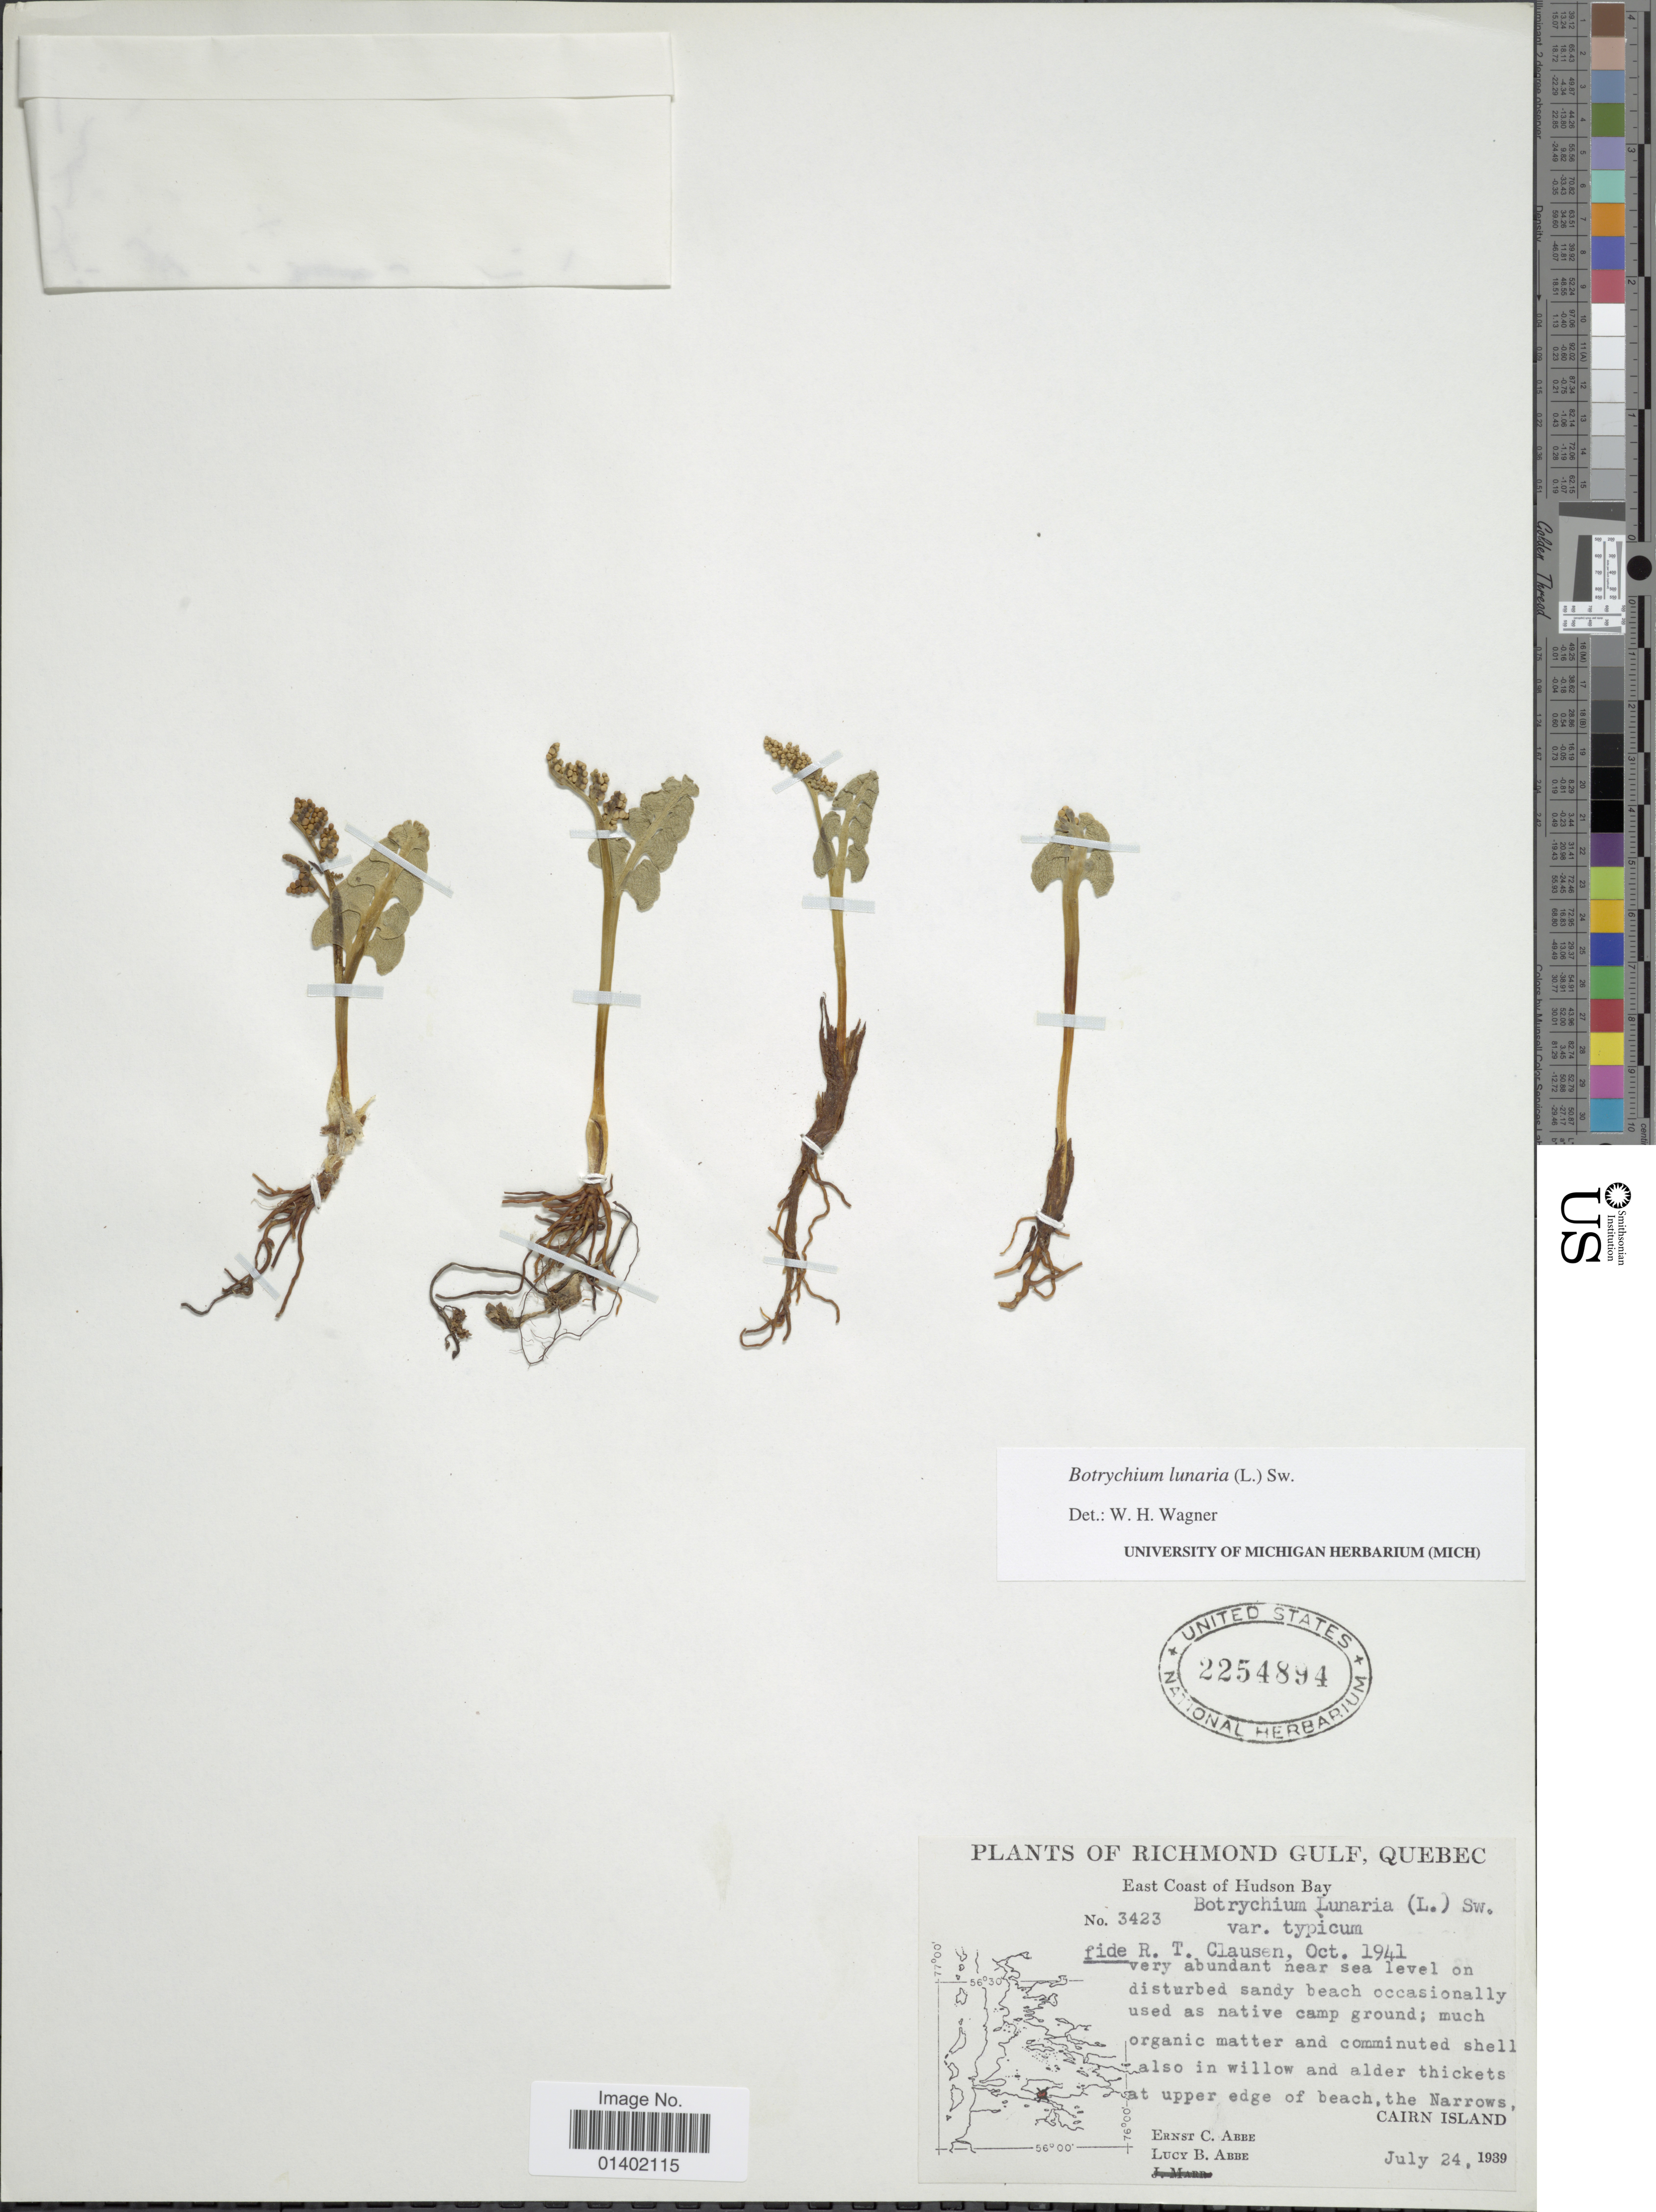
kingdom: Plantae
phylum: Tracheophyta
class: Polypodiopsida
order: Ophioglossales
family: Ophioglossaceae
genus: Botrychium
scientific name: Botrychium lunaria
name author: (L.) Sw.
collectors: E. C. Abbe & L. B. Abbe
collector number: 3423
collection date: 1939-07-24/1941-10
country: Canada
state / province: Quebec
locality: Richmond Gulf, Quebec, East Coast of Hudson Bay, at upper edge of beach, the Narrows, Cairn Island.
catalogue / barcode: US 2254894